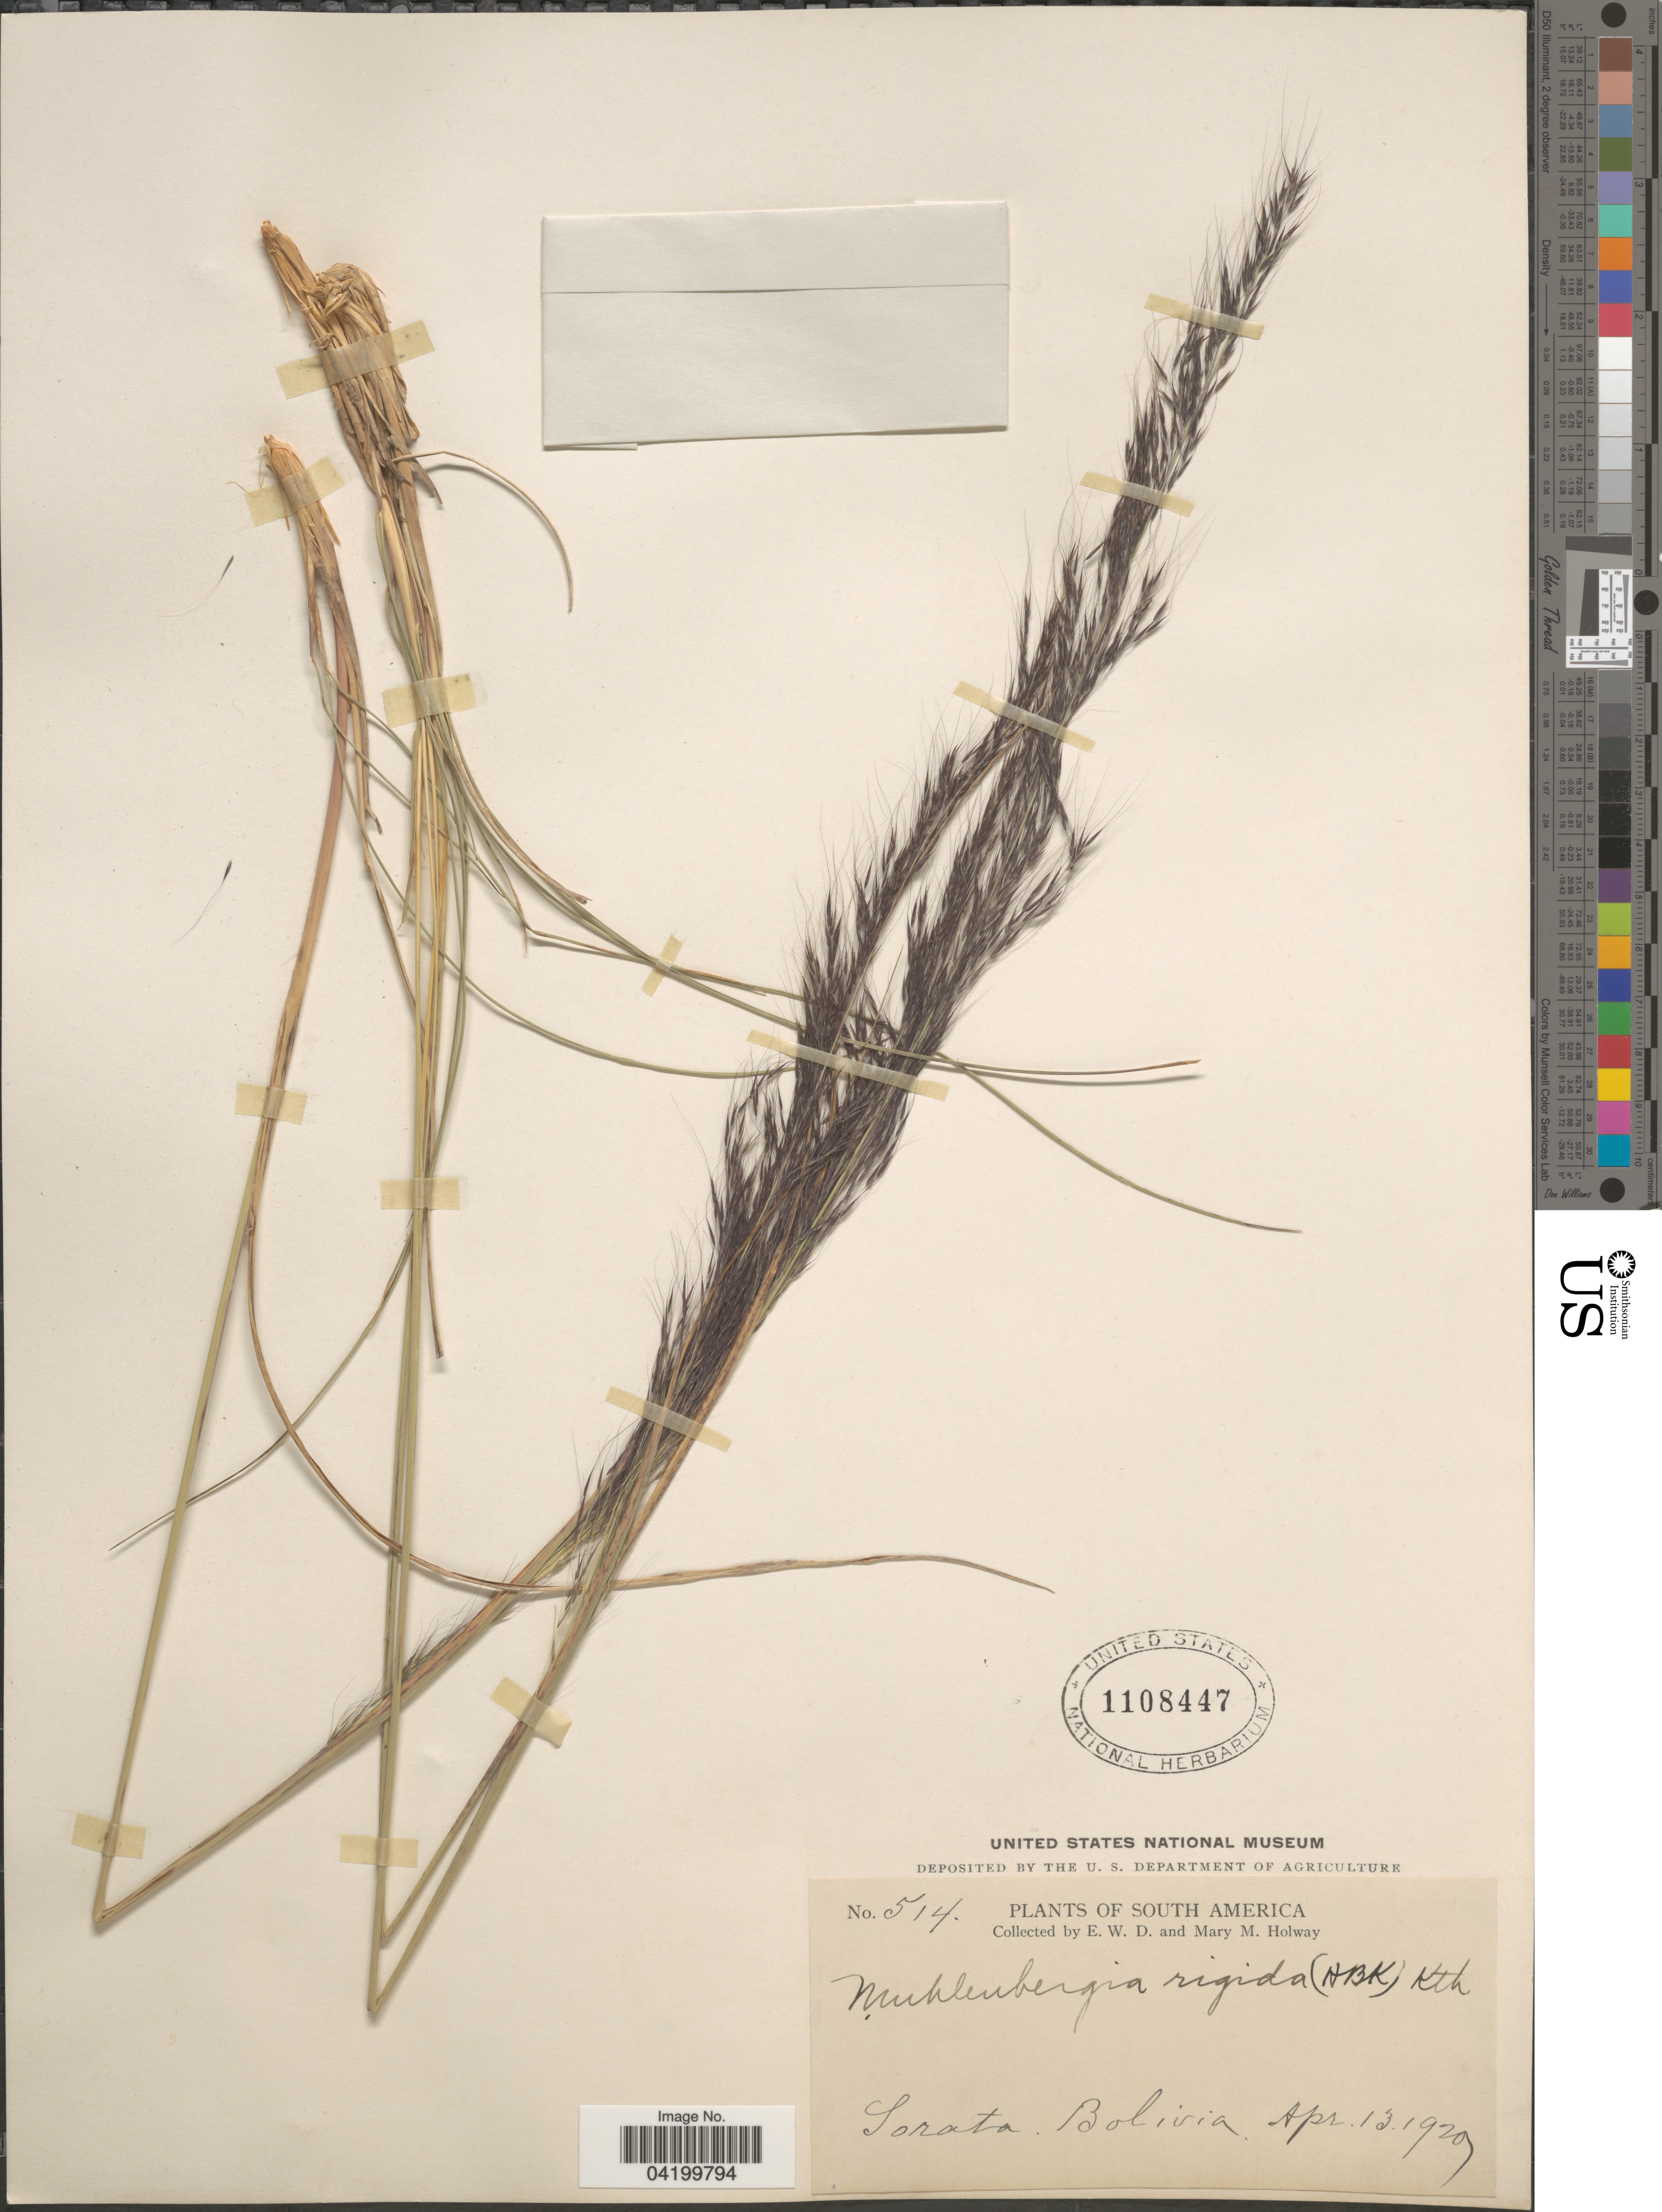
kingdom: Plantae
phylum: Tracheophyta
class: Liliopsida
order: Poales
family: Poaceae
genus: Muhlenbergia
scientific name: Muhlenbergia rigida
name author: (Kunth) Kunth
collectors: E. W. D. Holway & M. M. Holway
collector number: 514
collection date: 1920-04-13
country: Bolivia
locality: Sorata.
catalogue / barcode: US 1108447